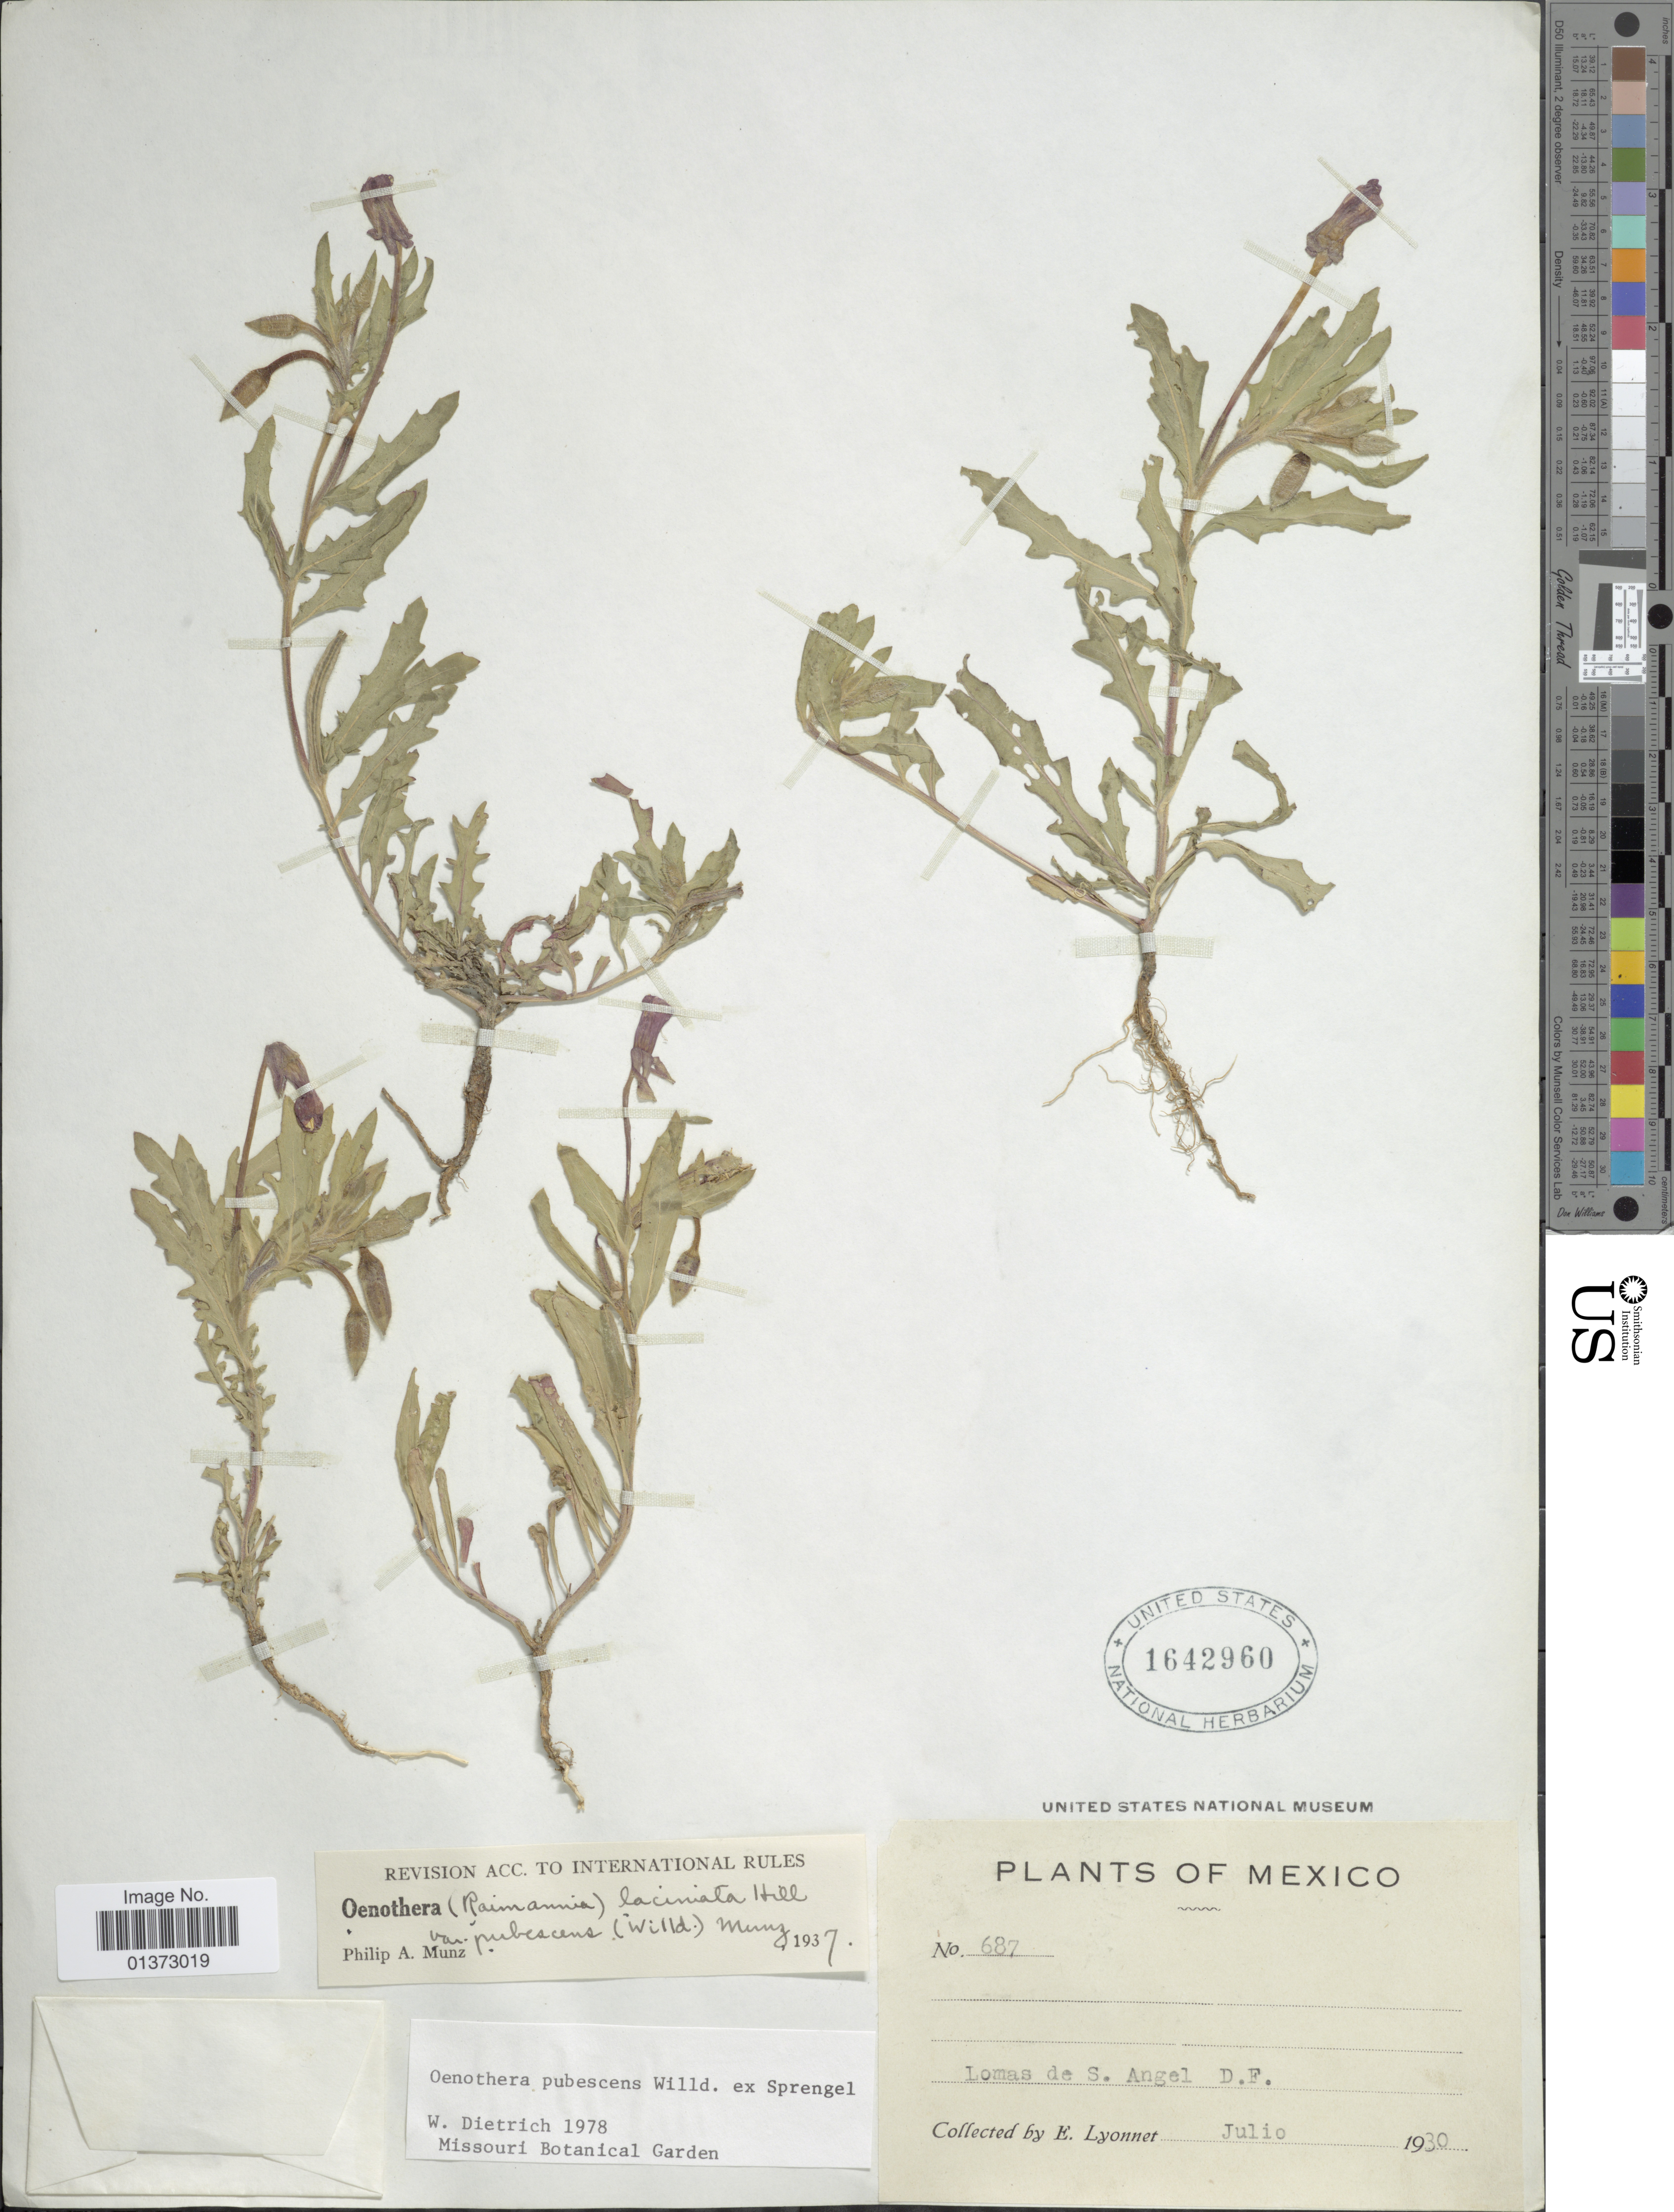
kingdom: Plantae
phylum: Tracheophyta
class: Magnoliopsida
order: Myrtales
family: Onagraceae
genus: Oenothera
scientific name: Oenothera pubescens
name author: Willd. ex Spreng.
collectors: E. Lyonnet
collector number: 687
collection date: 1930-07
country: Mexico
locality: Lomas de S. Angel D.F.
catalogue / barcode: US 1642960